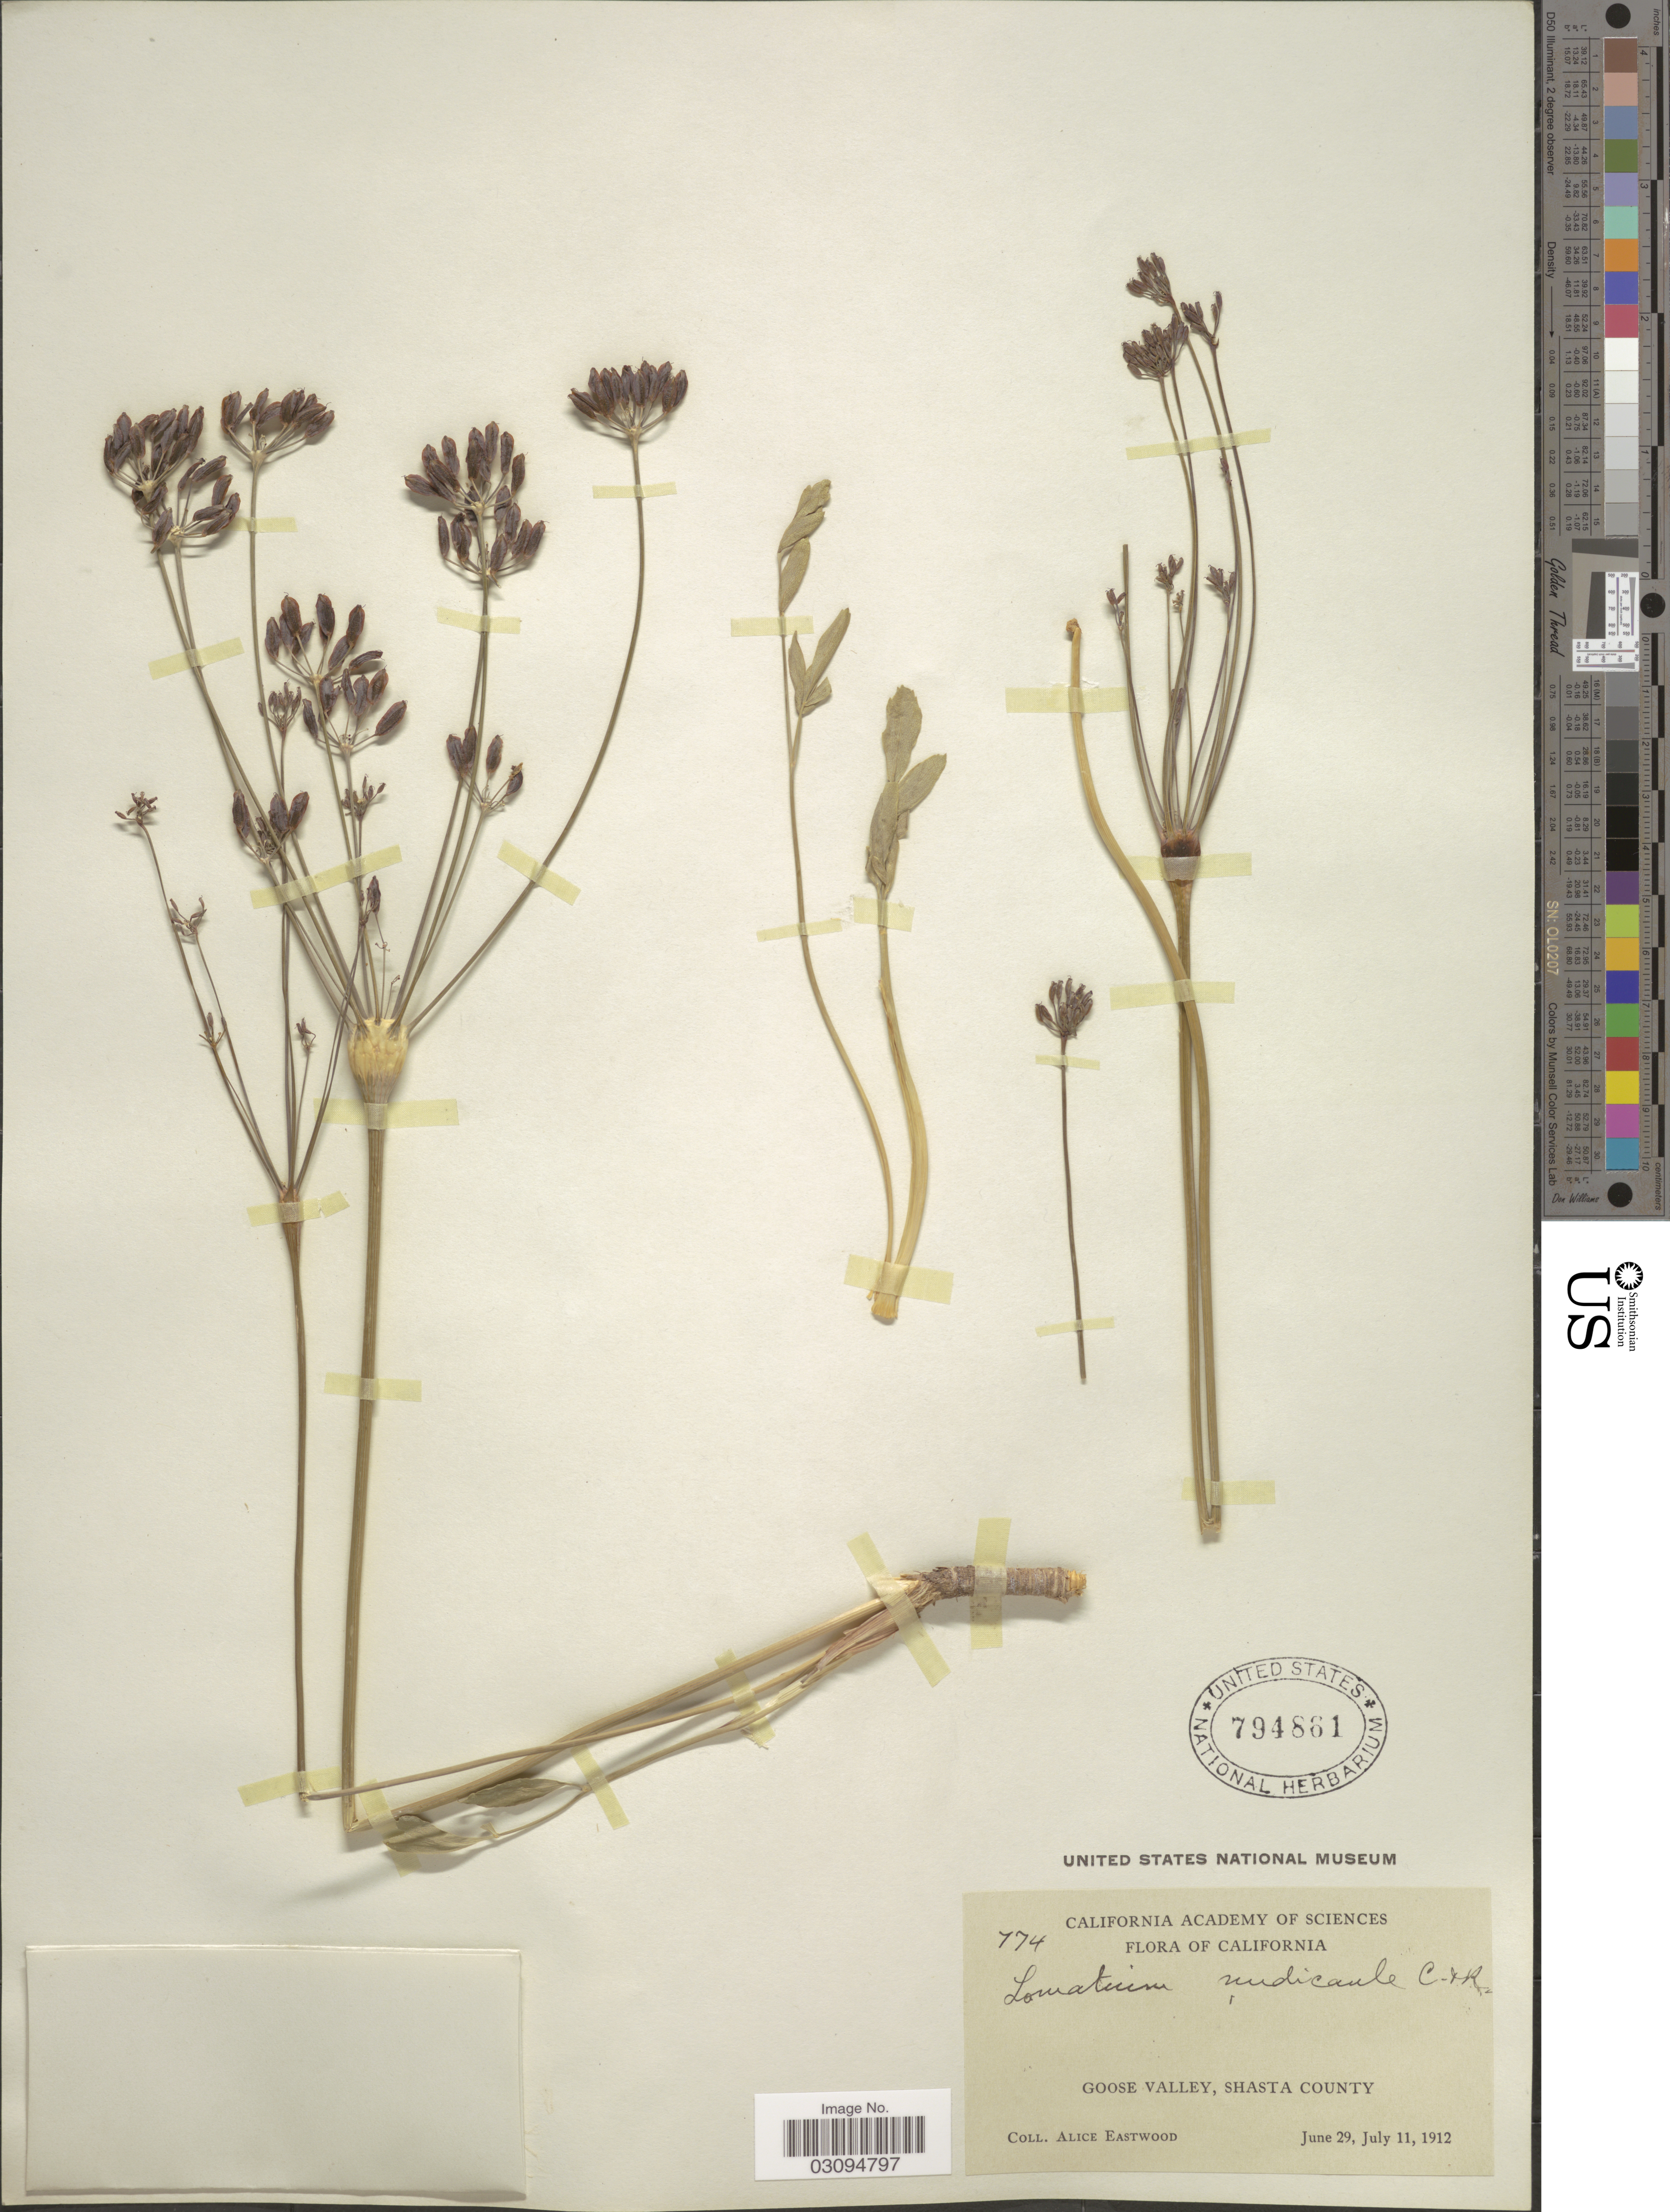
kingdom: Plantae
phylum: Tracheophyta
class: Magnoliopsida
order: Apiales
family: Apiaceae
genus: Lomatium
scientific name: Lomatium nudicaule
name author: (Pursh) J.M. Coult. & Rose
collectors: A. Eastwood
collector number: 774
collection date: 1912-06-29/1912-07-11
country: United States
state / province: California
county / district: Shasta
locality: Goose Valley, Shasta County.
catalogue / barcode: US 794861